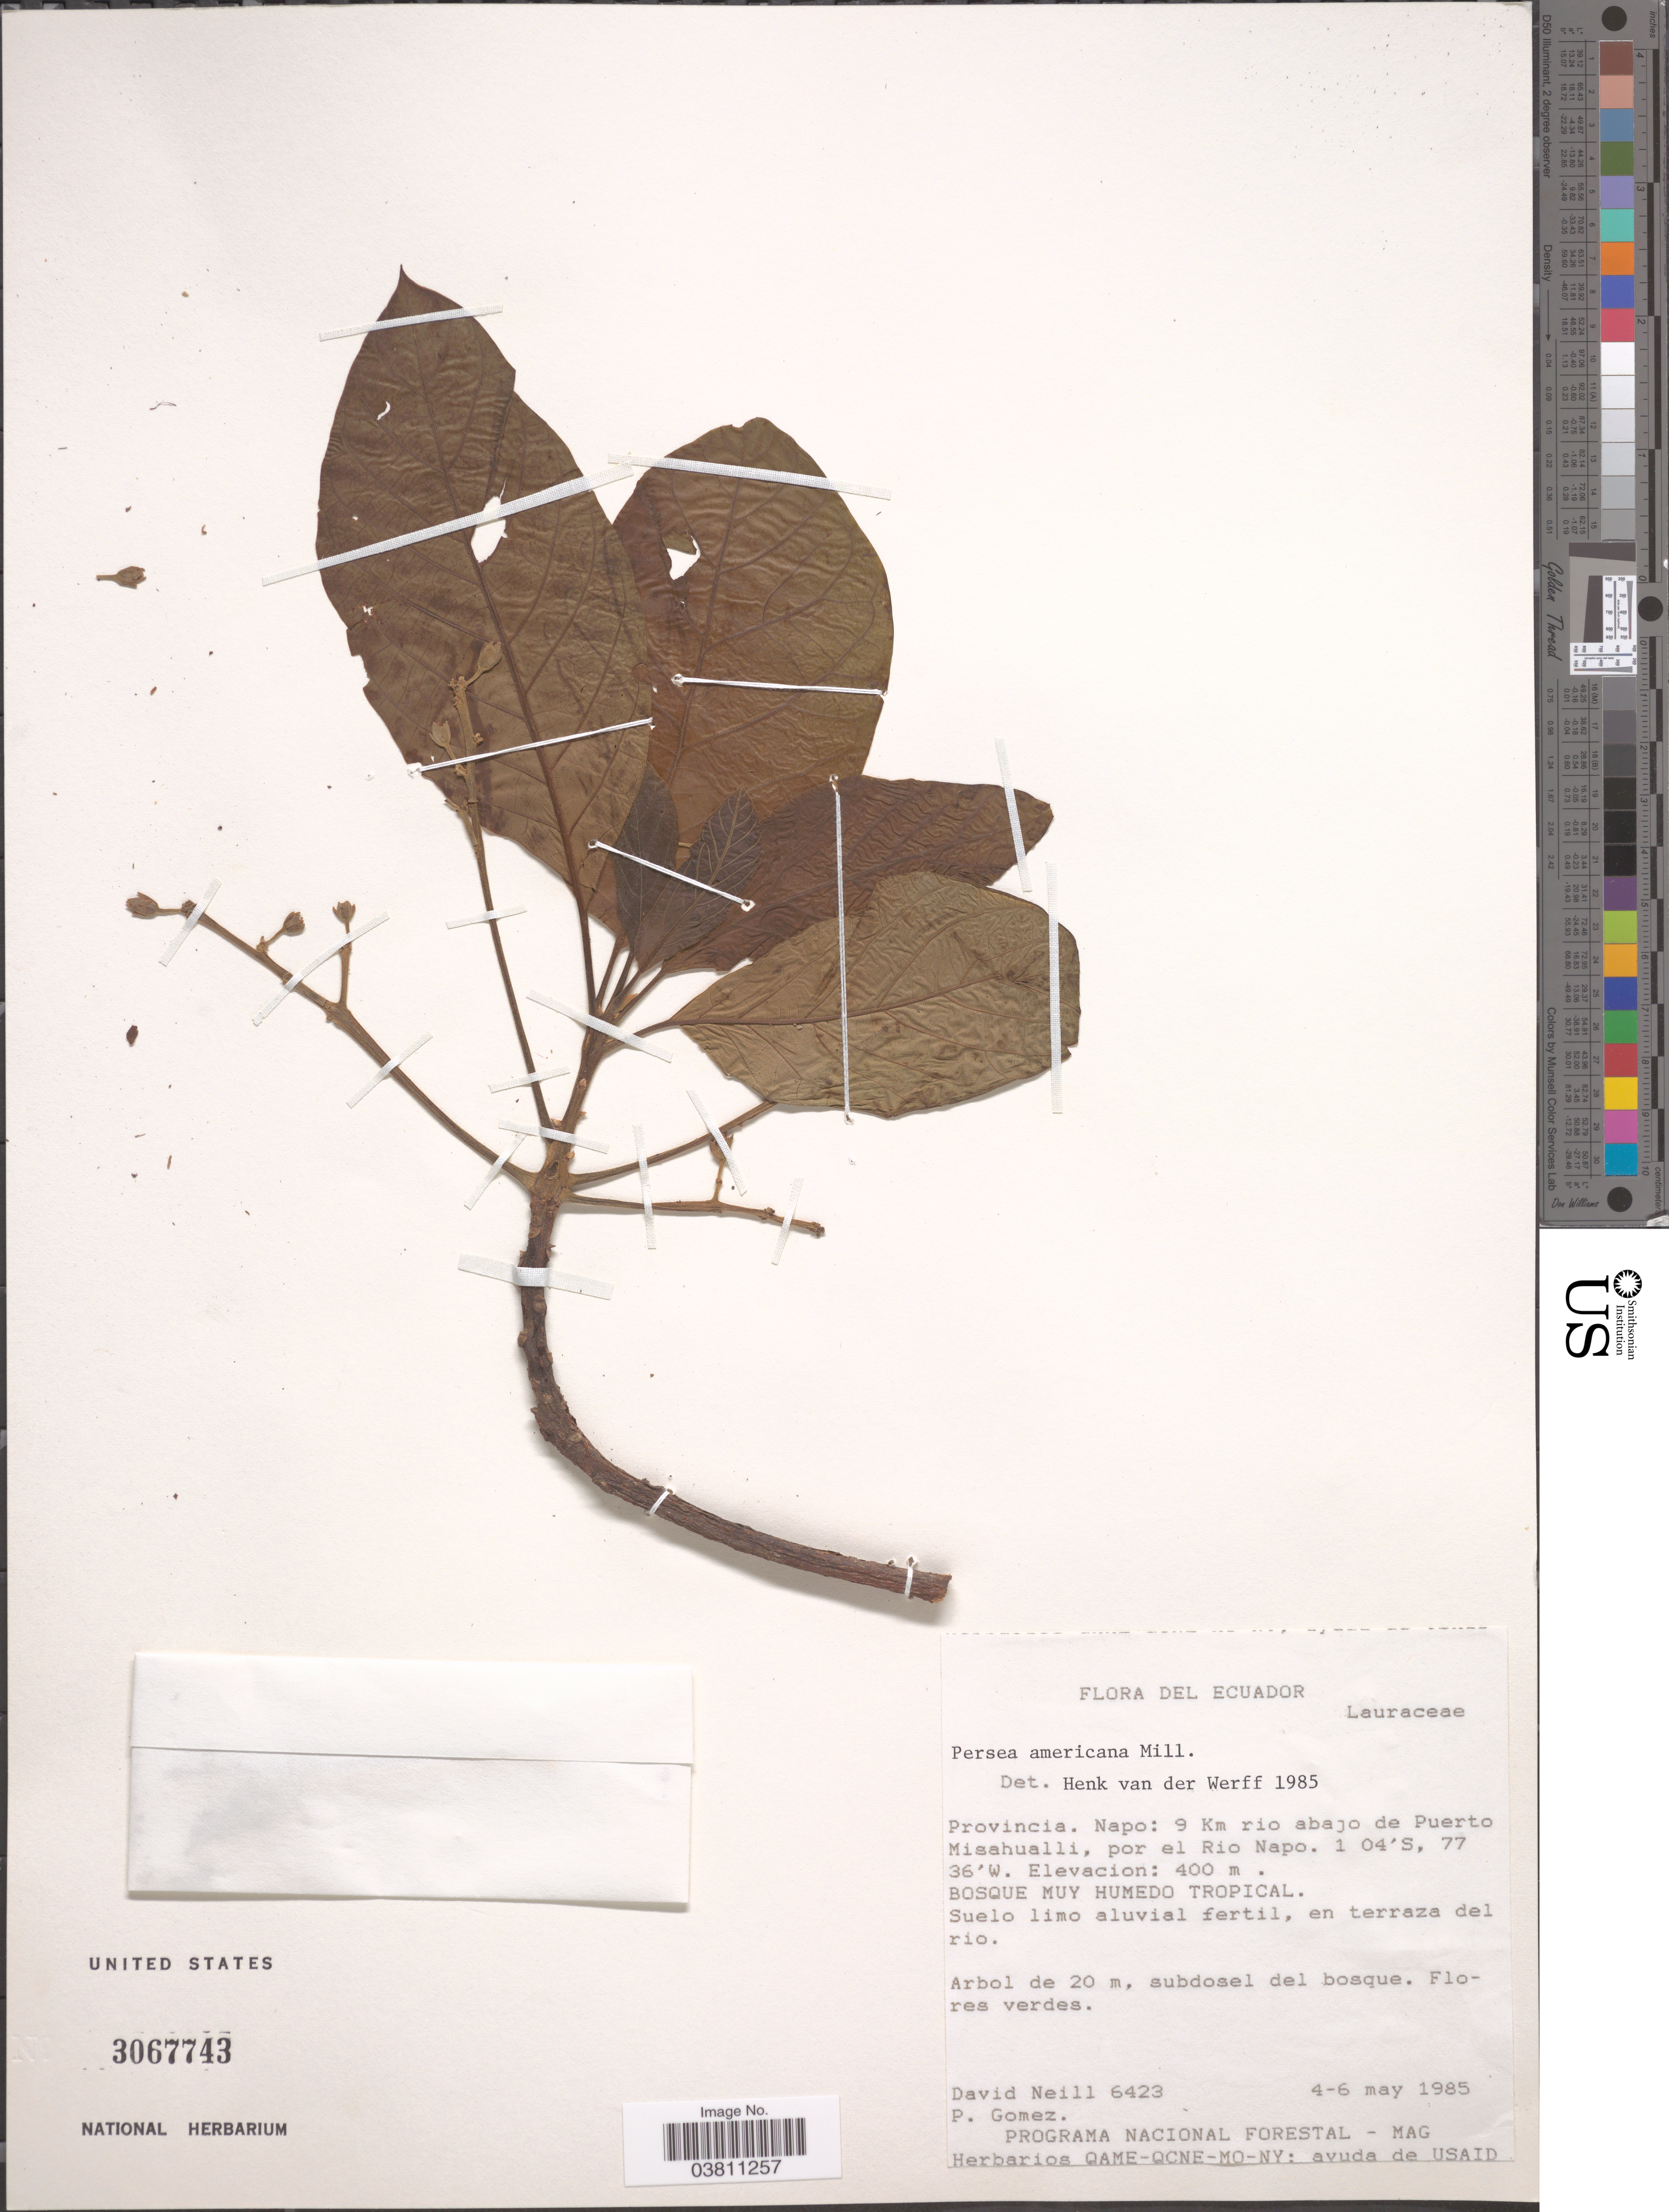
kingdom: Plantae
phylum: Tracheophyta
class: Magnoliopsida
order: Laurales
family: Lauraceae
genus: Persea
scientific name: Persea americana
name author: Mill.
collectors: D. A. Neill & P. Gomez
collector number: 6423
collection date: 1985-05-04/1985-05-06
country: Ecuador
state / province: Napo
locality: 9 Km rio abajo de Puerto Misahualli, por el Rio Napo.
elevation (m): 400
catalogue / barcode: US 3067743